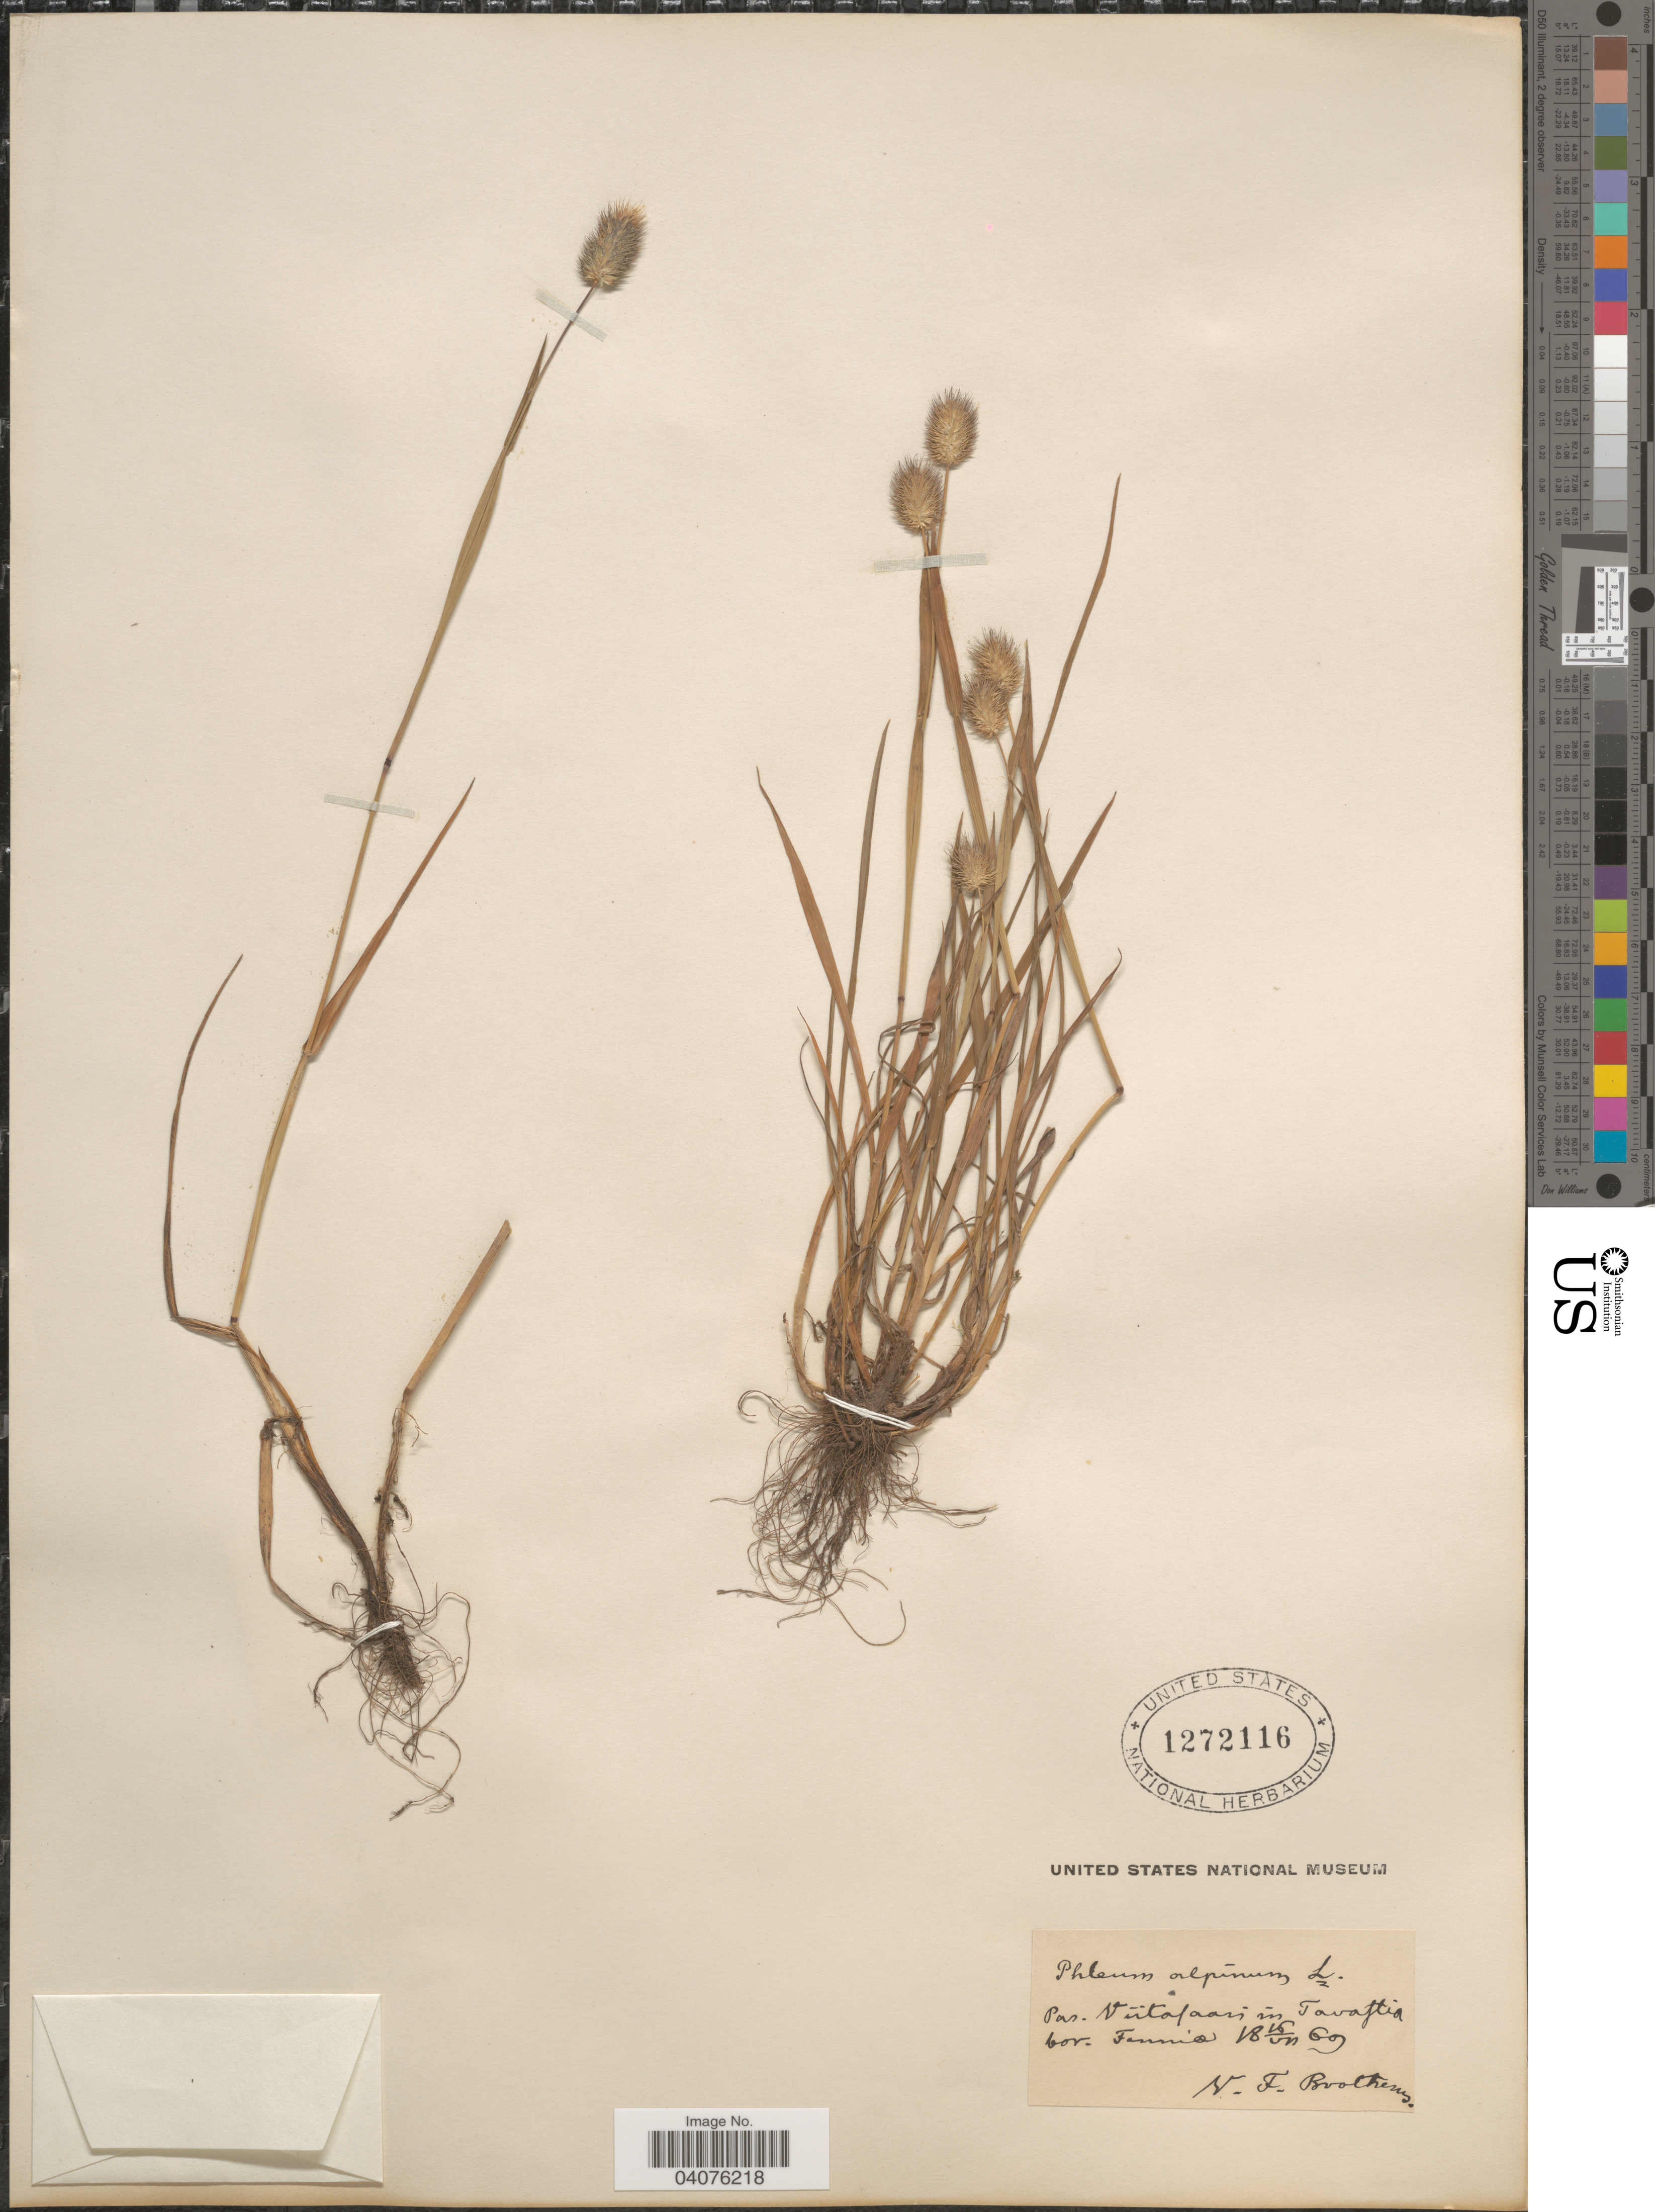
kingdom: Plantae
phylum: Tracheophyta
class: Liliopsida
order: Poales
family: Poaceae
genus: Phleum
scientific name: Phleum alpinum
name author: L.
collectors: V. F. Brotherus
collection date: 1869-07-16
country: Finland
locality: Pas. Viitofaari in Tavastia bor. Fennia.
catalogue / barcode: US 1272116